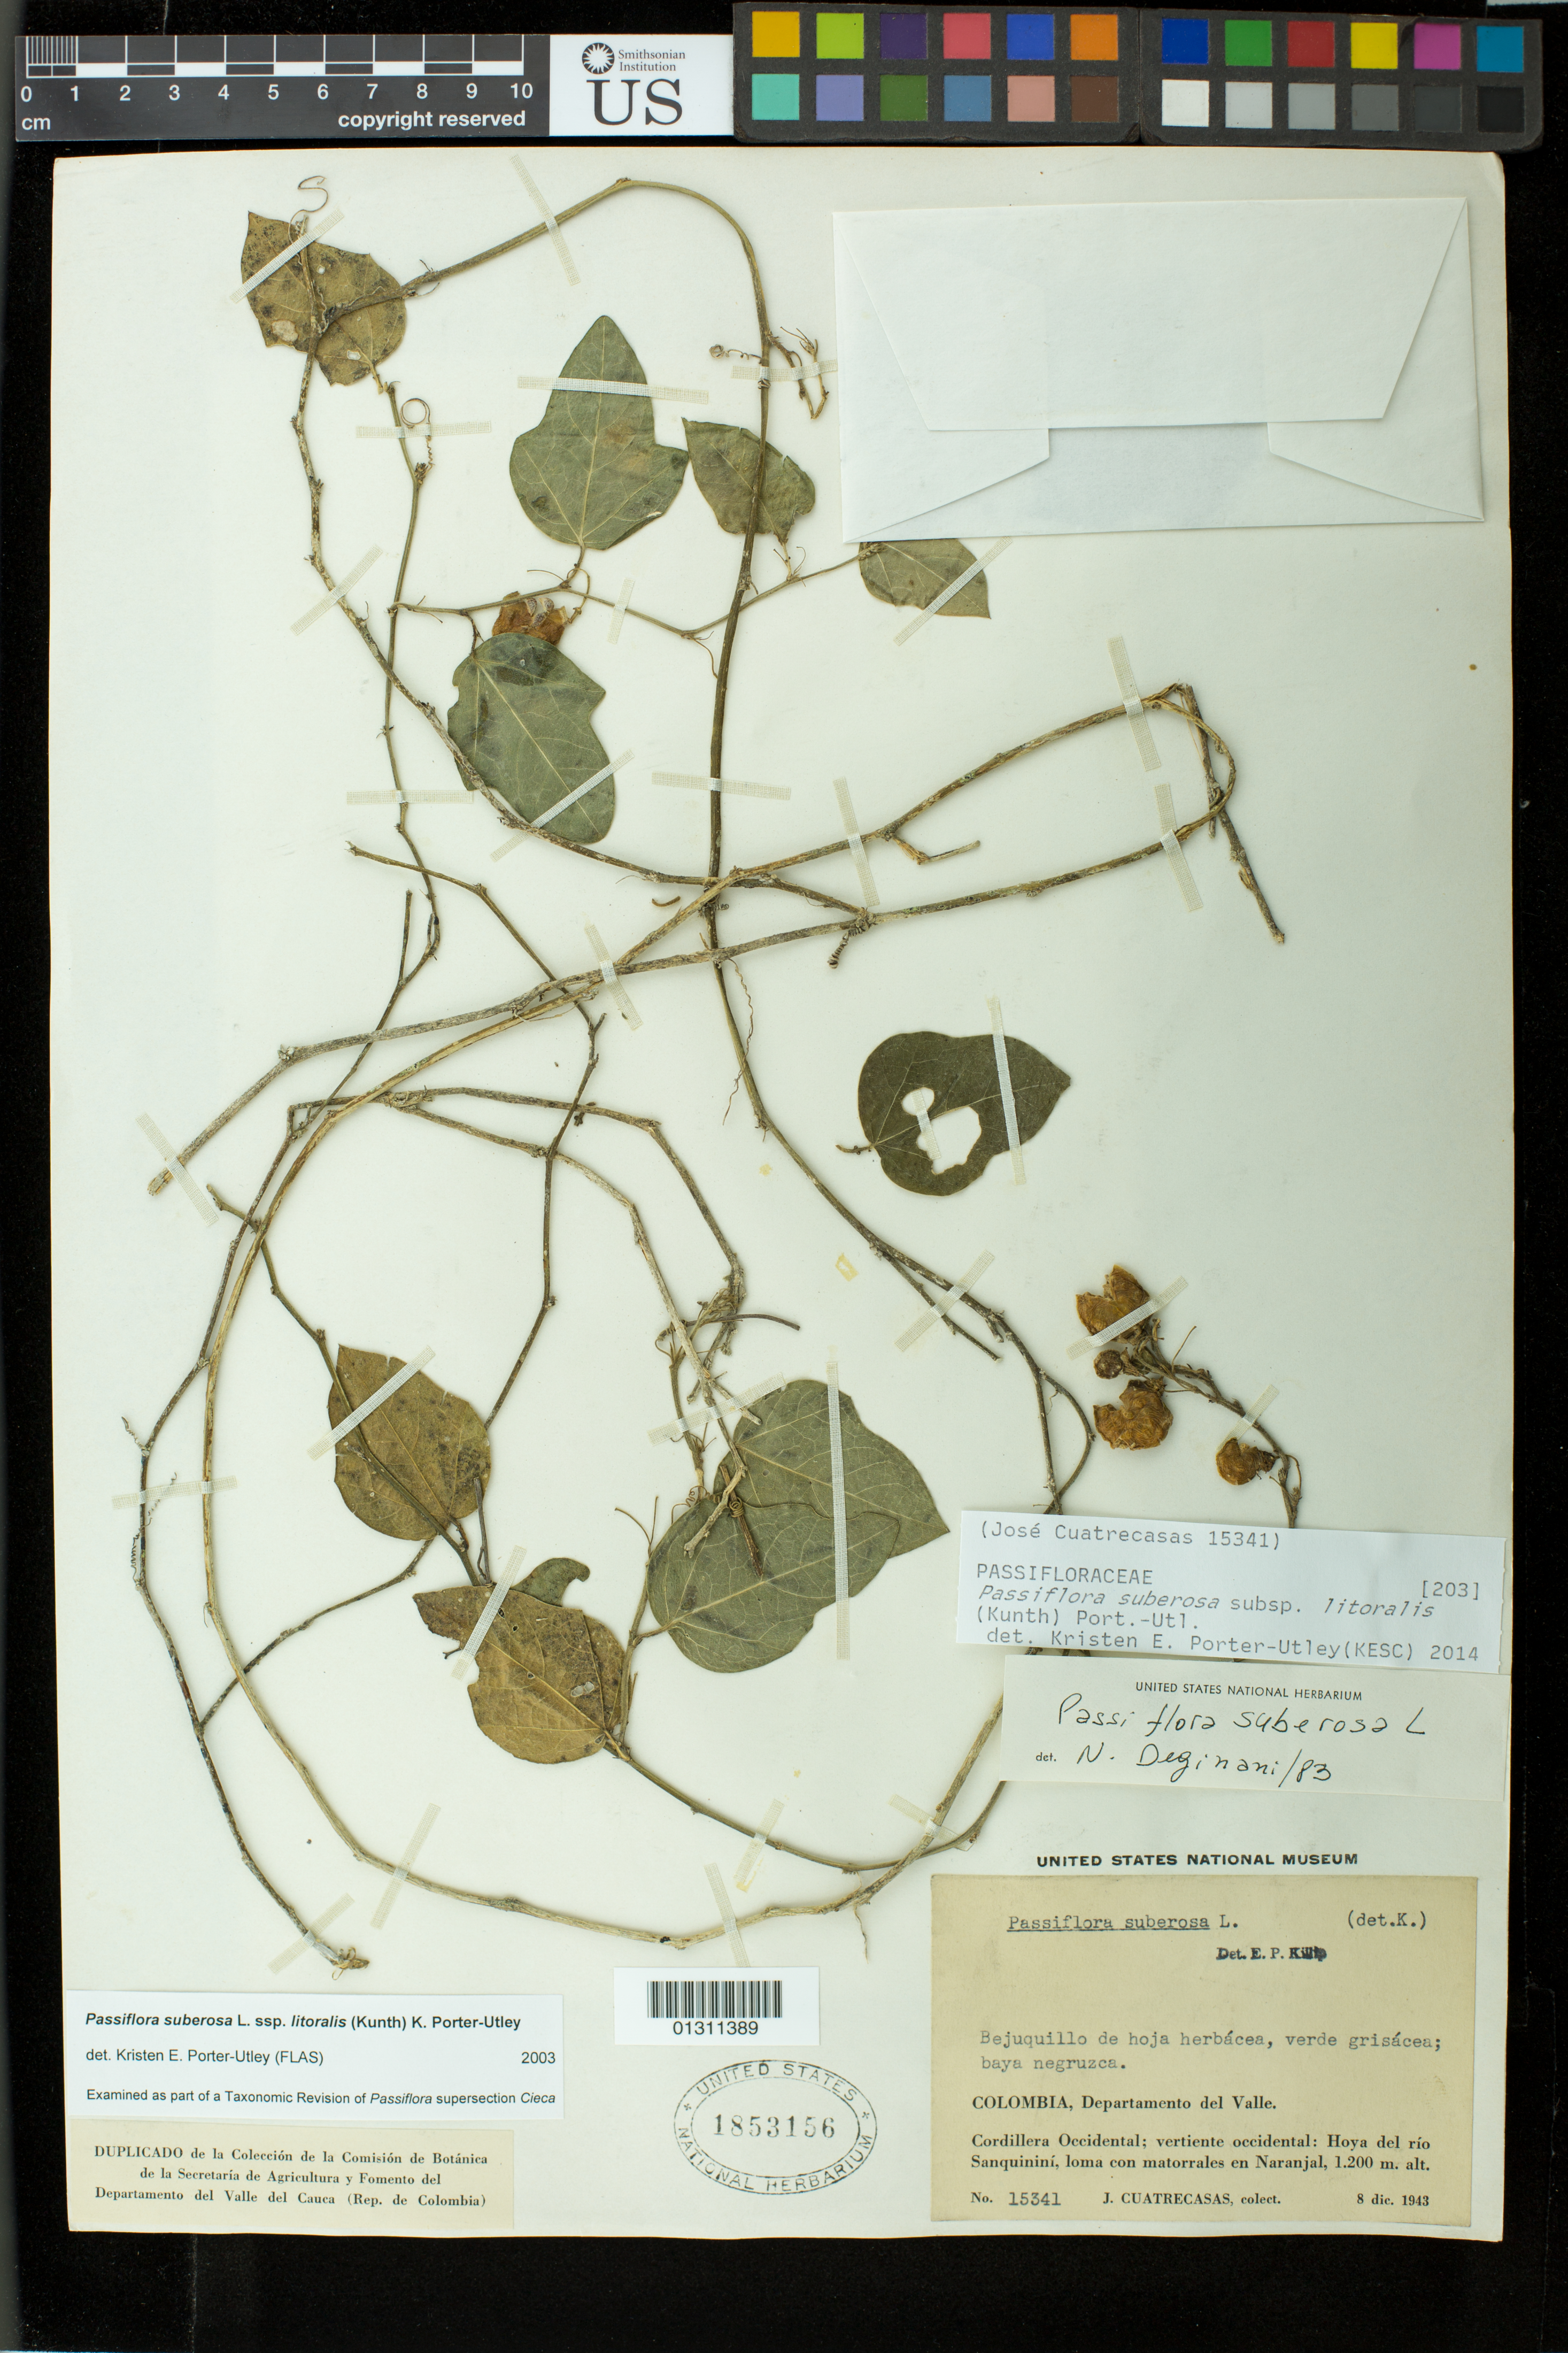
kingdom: Plantae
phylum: Tracheophyta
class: Magnoliopsida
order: Malpighiales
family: Passifloraceae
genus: Passiflora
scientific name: Passiflora suberosa subsp. litoralis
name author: (Kunth) Port.-Utl. et al.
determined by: Porter-Utley, Kristen E.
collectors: J. Cuatrecasas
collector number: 15341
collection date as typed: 8 Dec 1943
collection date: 1943-12-08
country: Colombia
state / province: Valle del Cauca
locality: Cordillera Occidental; Hoya del rio Sanquinini.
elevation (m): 1200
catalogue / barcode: US 1853156